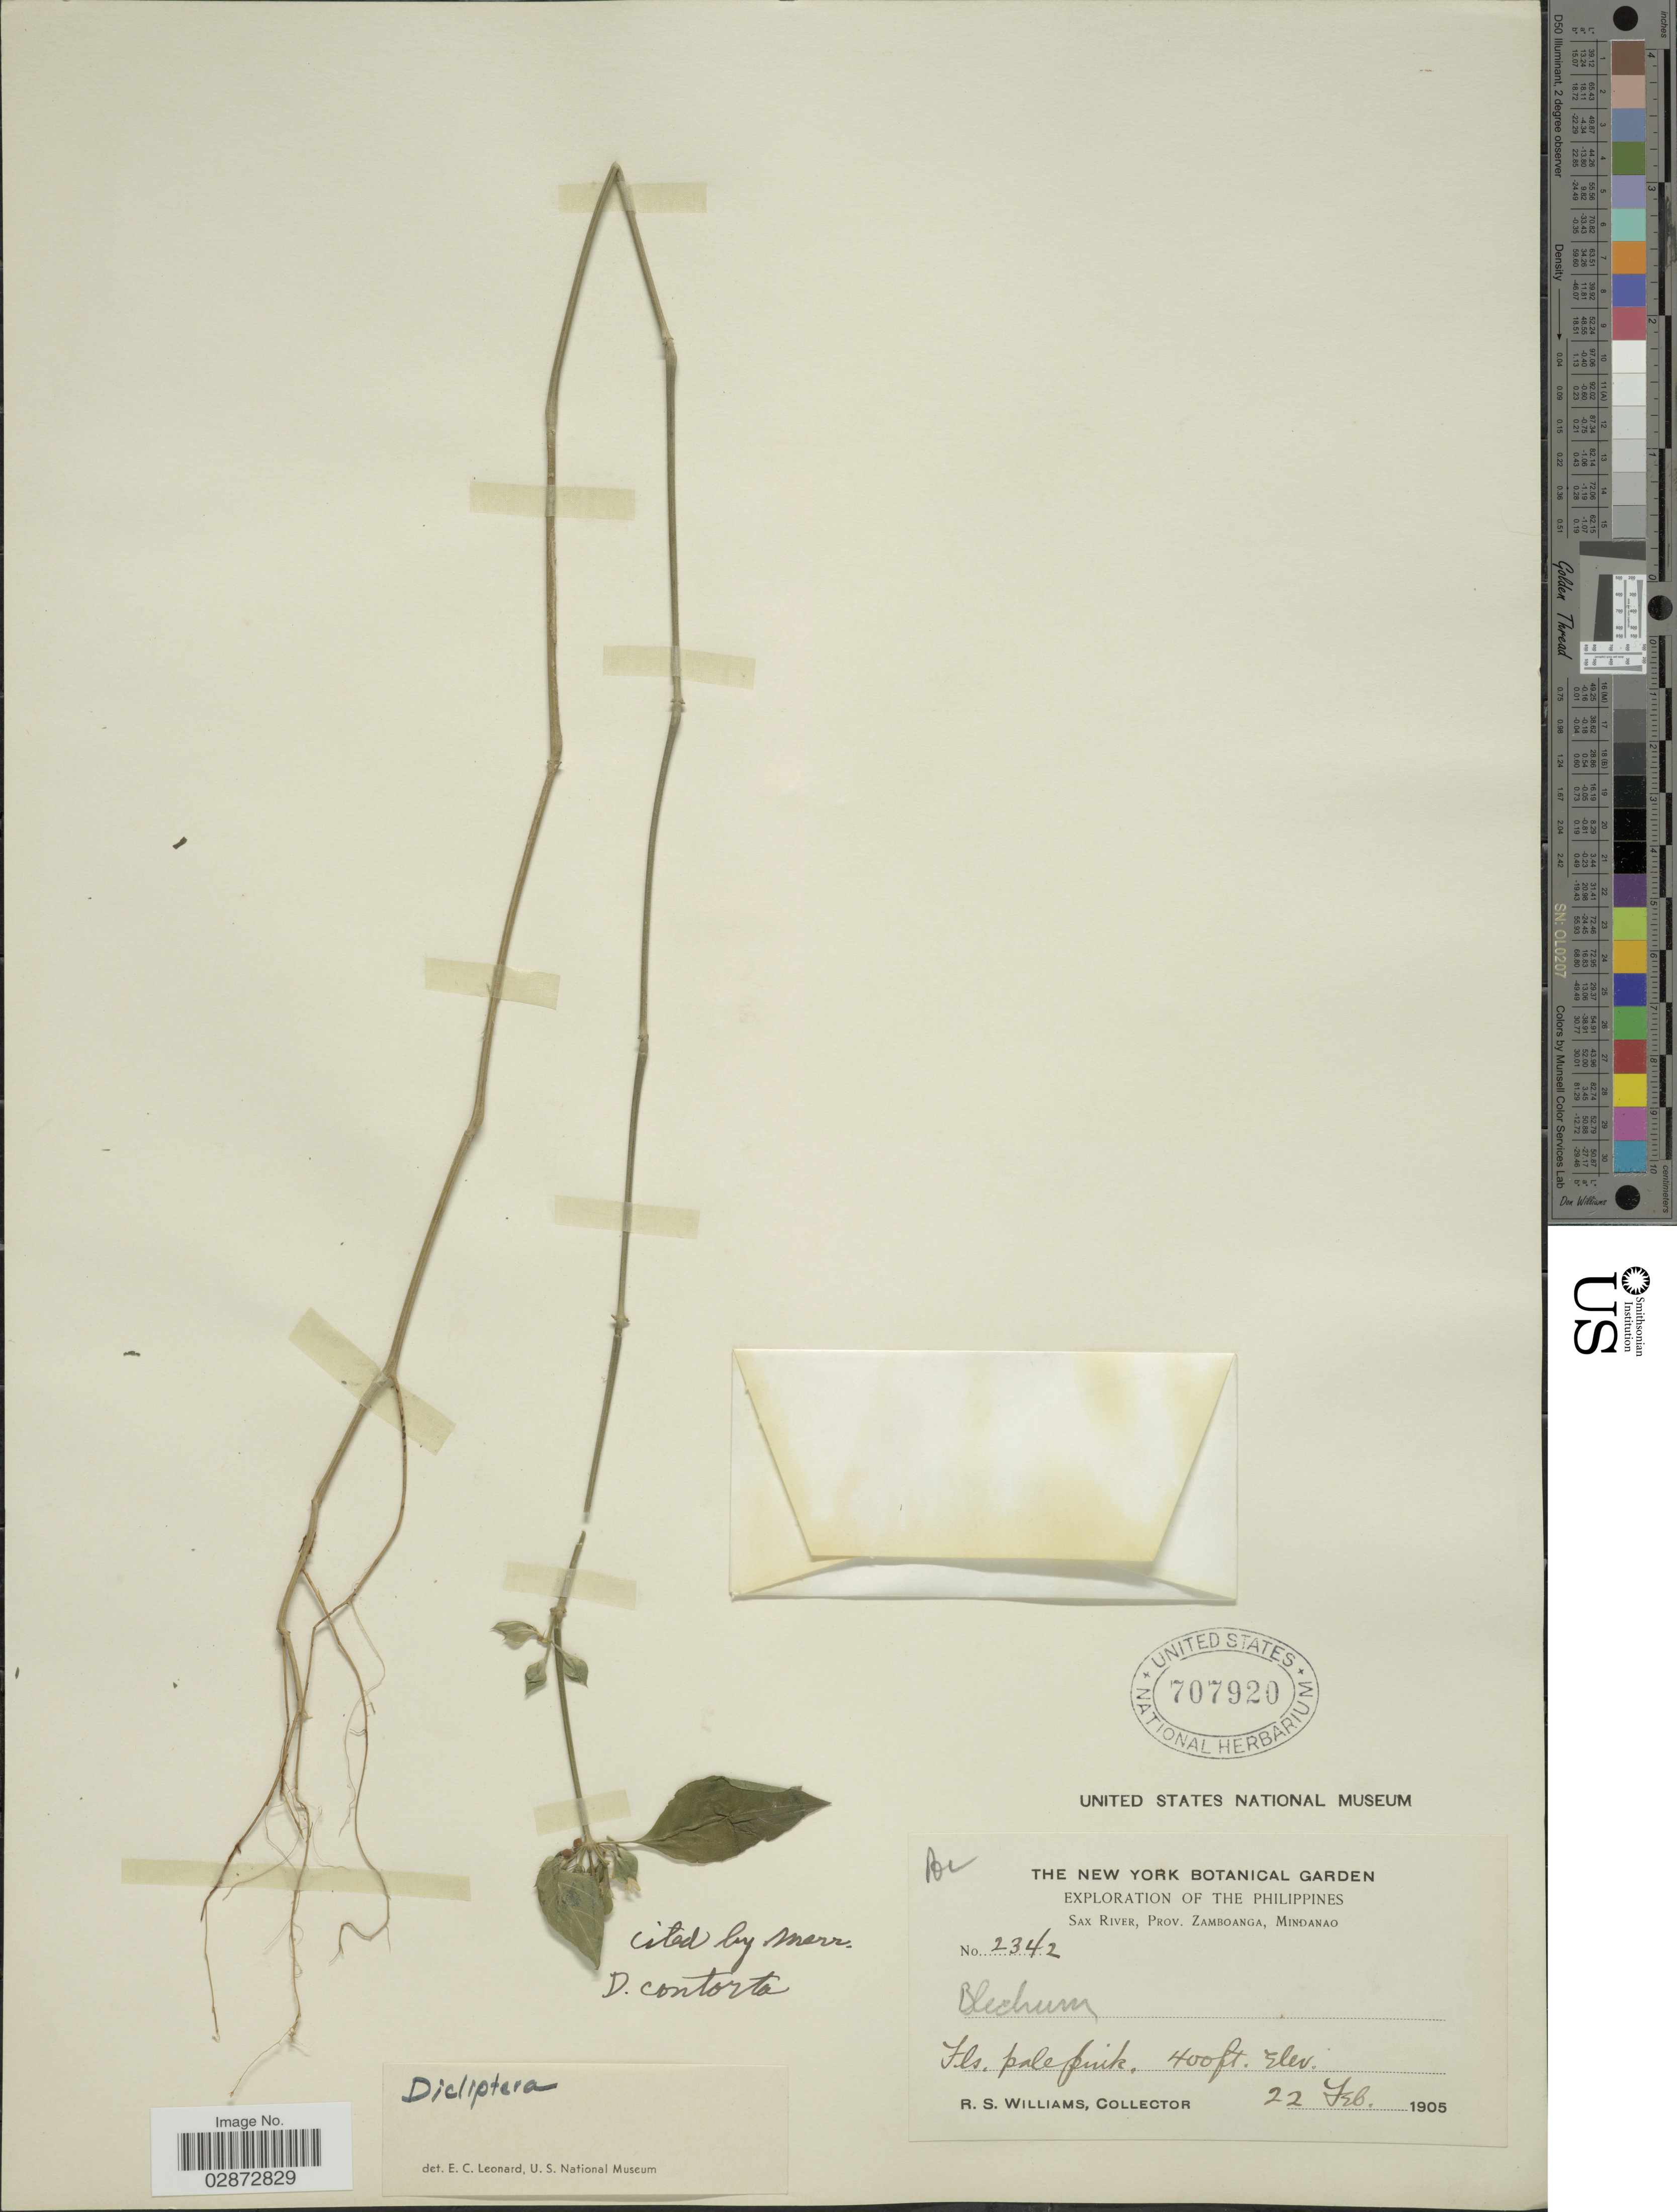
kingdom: Plantae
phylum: Tracheophyta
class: Magnoliopsida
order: Lamiales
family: Acanthaceae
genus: Dicliptera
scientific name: Dicliptera contorta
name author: (Blanco) Merr.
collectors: R. S. Williams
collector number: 2342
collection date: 1905-02-22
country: Philippines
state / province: Zamboanga Peninsula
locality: Sax River, Prov. Zamboanga, Mindanao.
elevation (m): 122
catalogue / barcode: US 707920